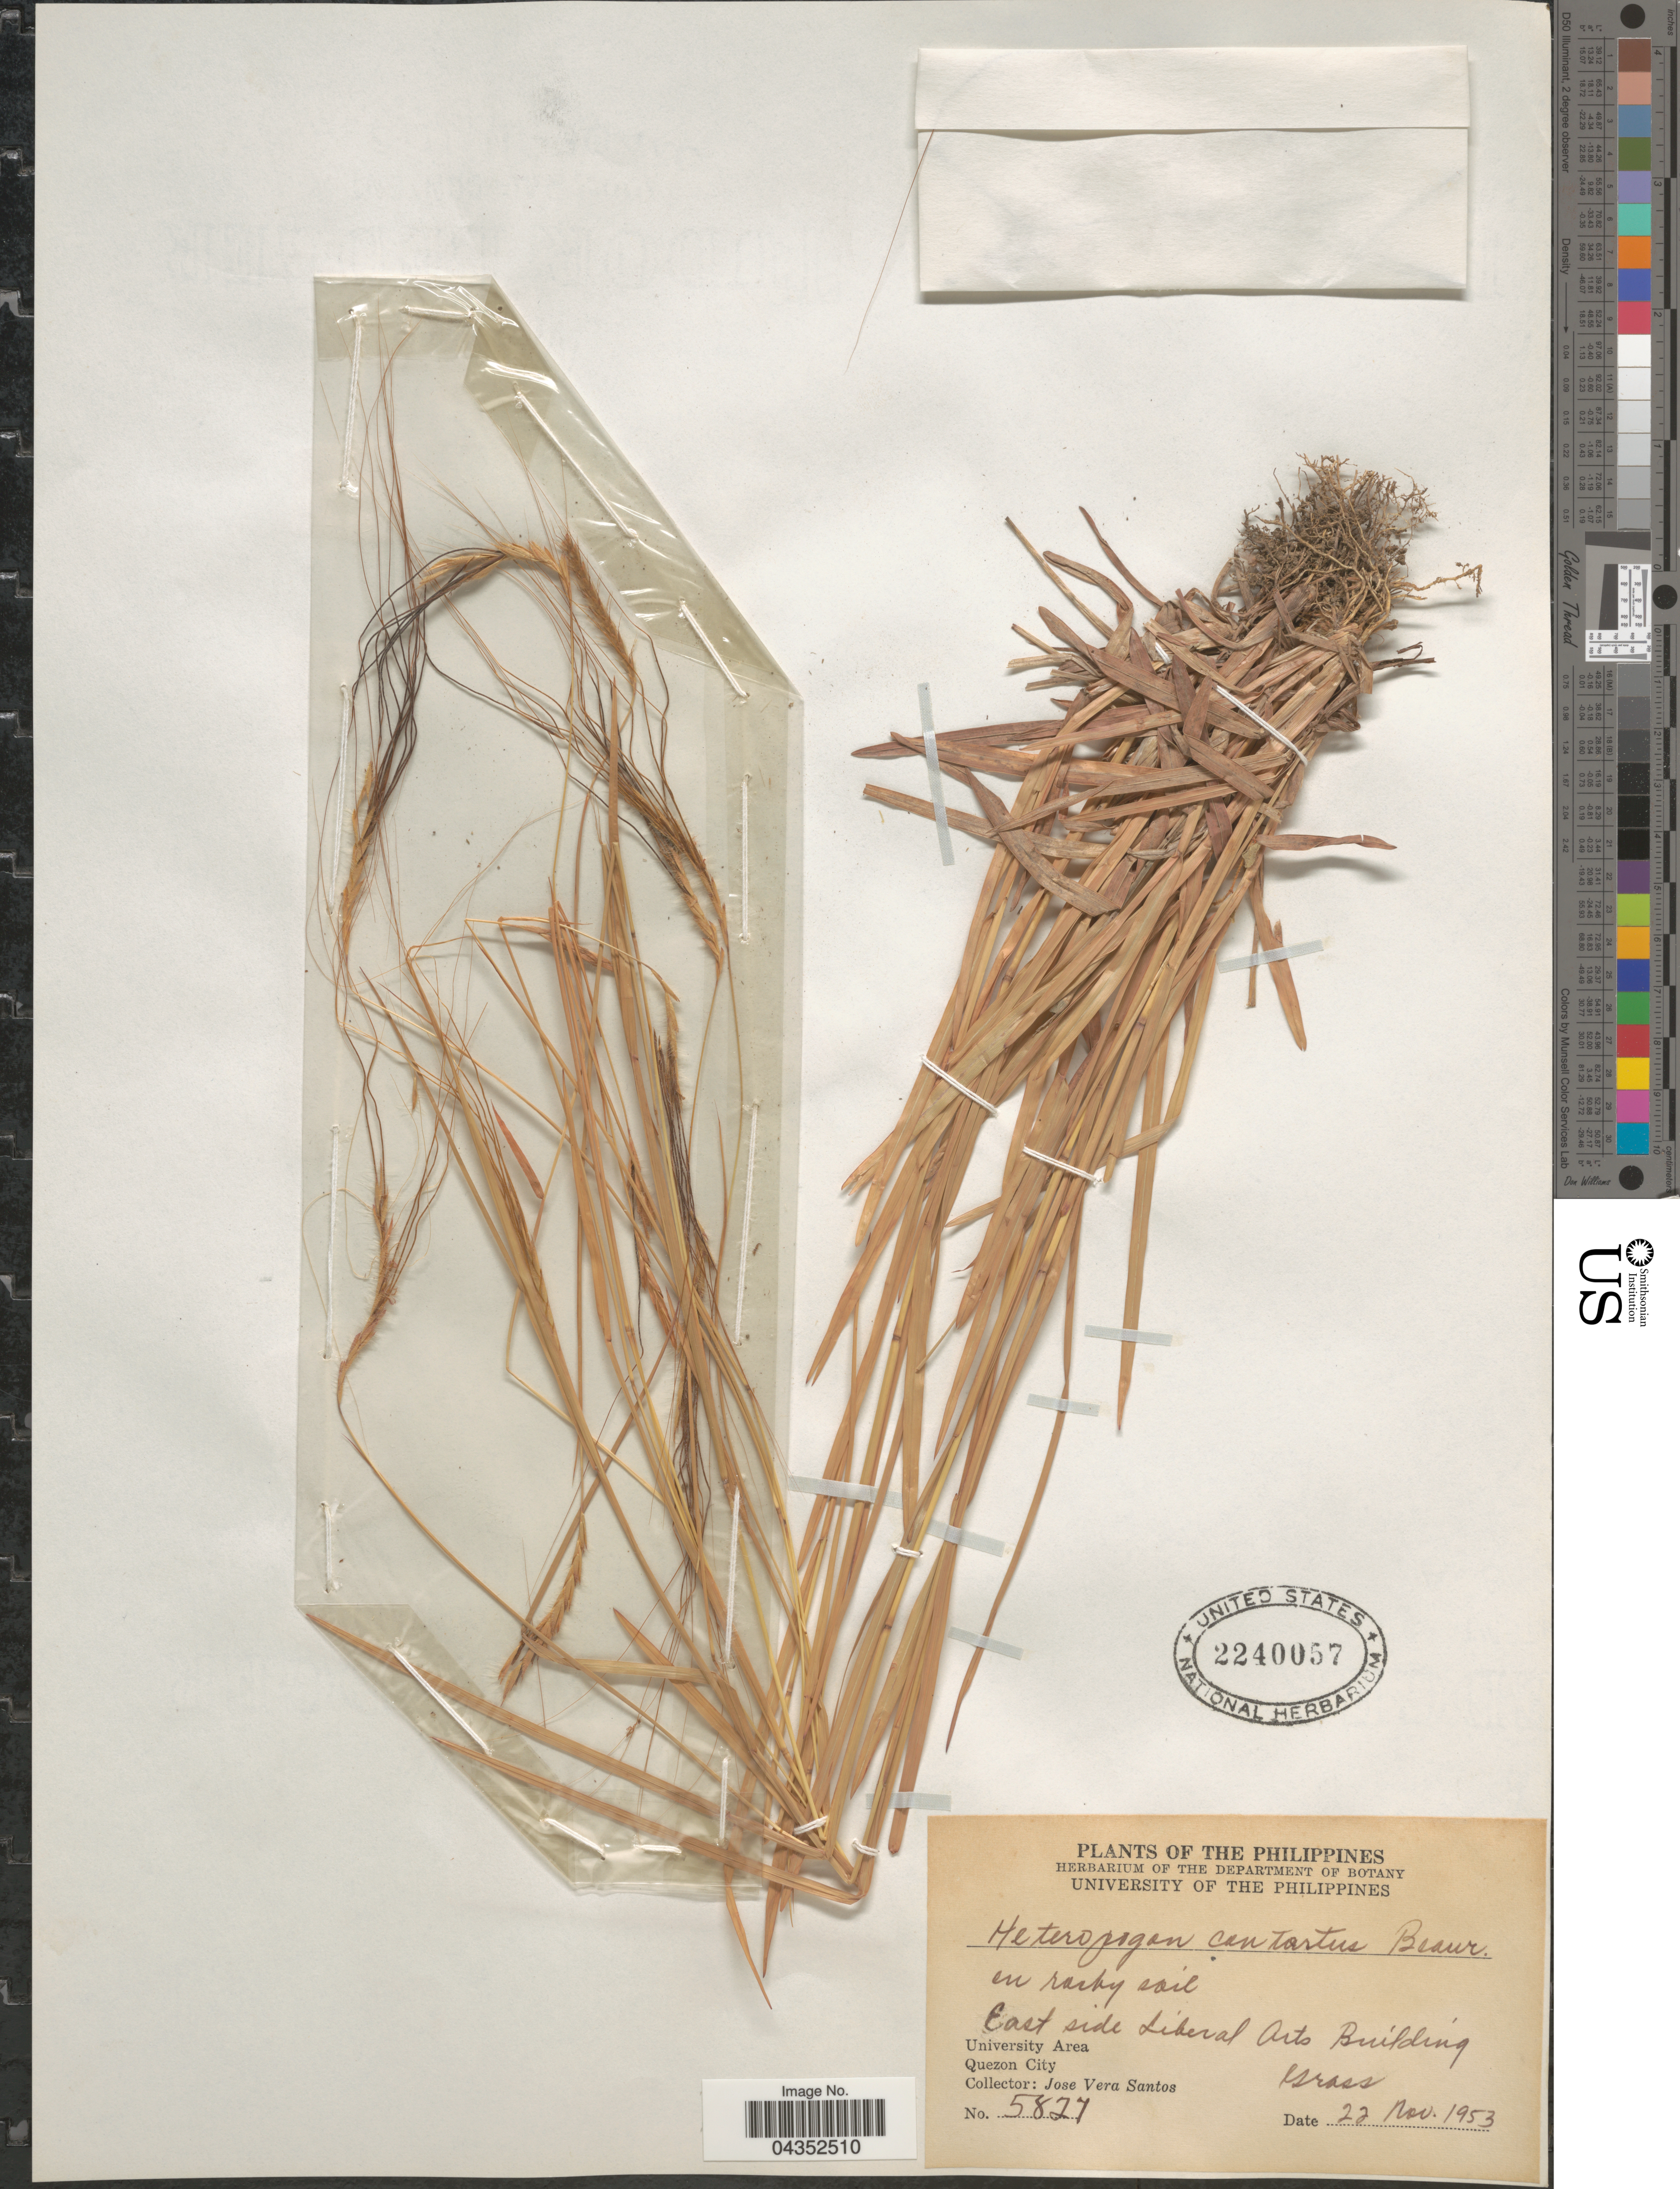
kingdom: Plantae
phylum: Tracheophyta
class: Liliopsida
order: Poales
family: Poaceae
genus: Heteropogon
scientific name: Heteropogon contortus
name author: (L.) P. Beauv. ex Roem. & Schult.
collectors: J. V. Santos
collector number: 5827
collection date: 1953-11-22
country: Philippines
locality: On rocky soil. East side Liberal Arts Building. University Area. Quezon City.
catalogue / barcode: US 2240057